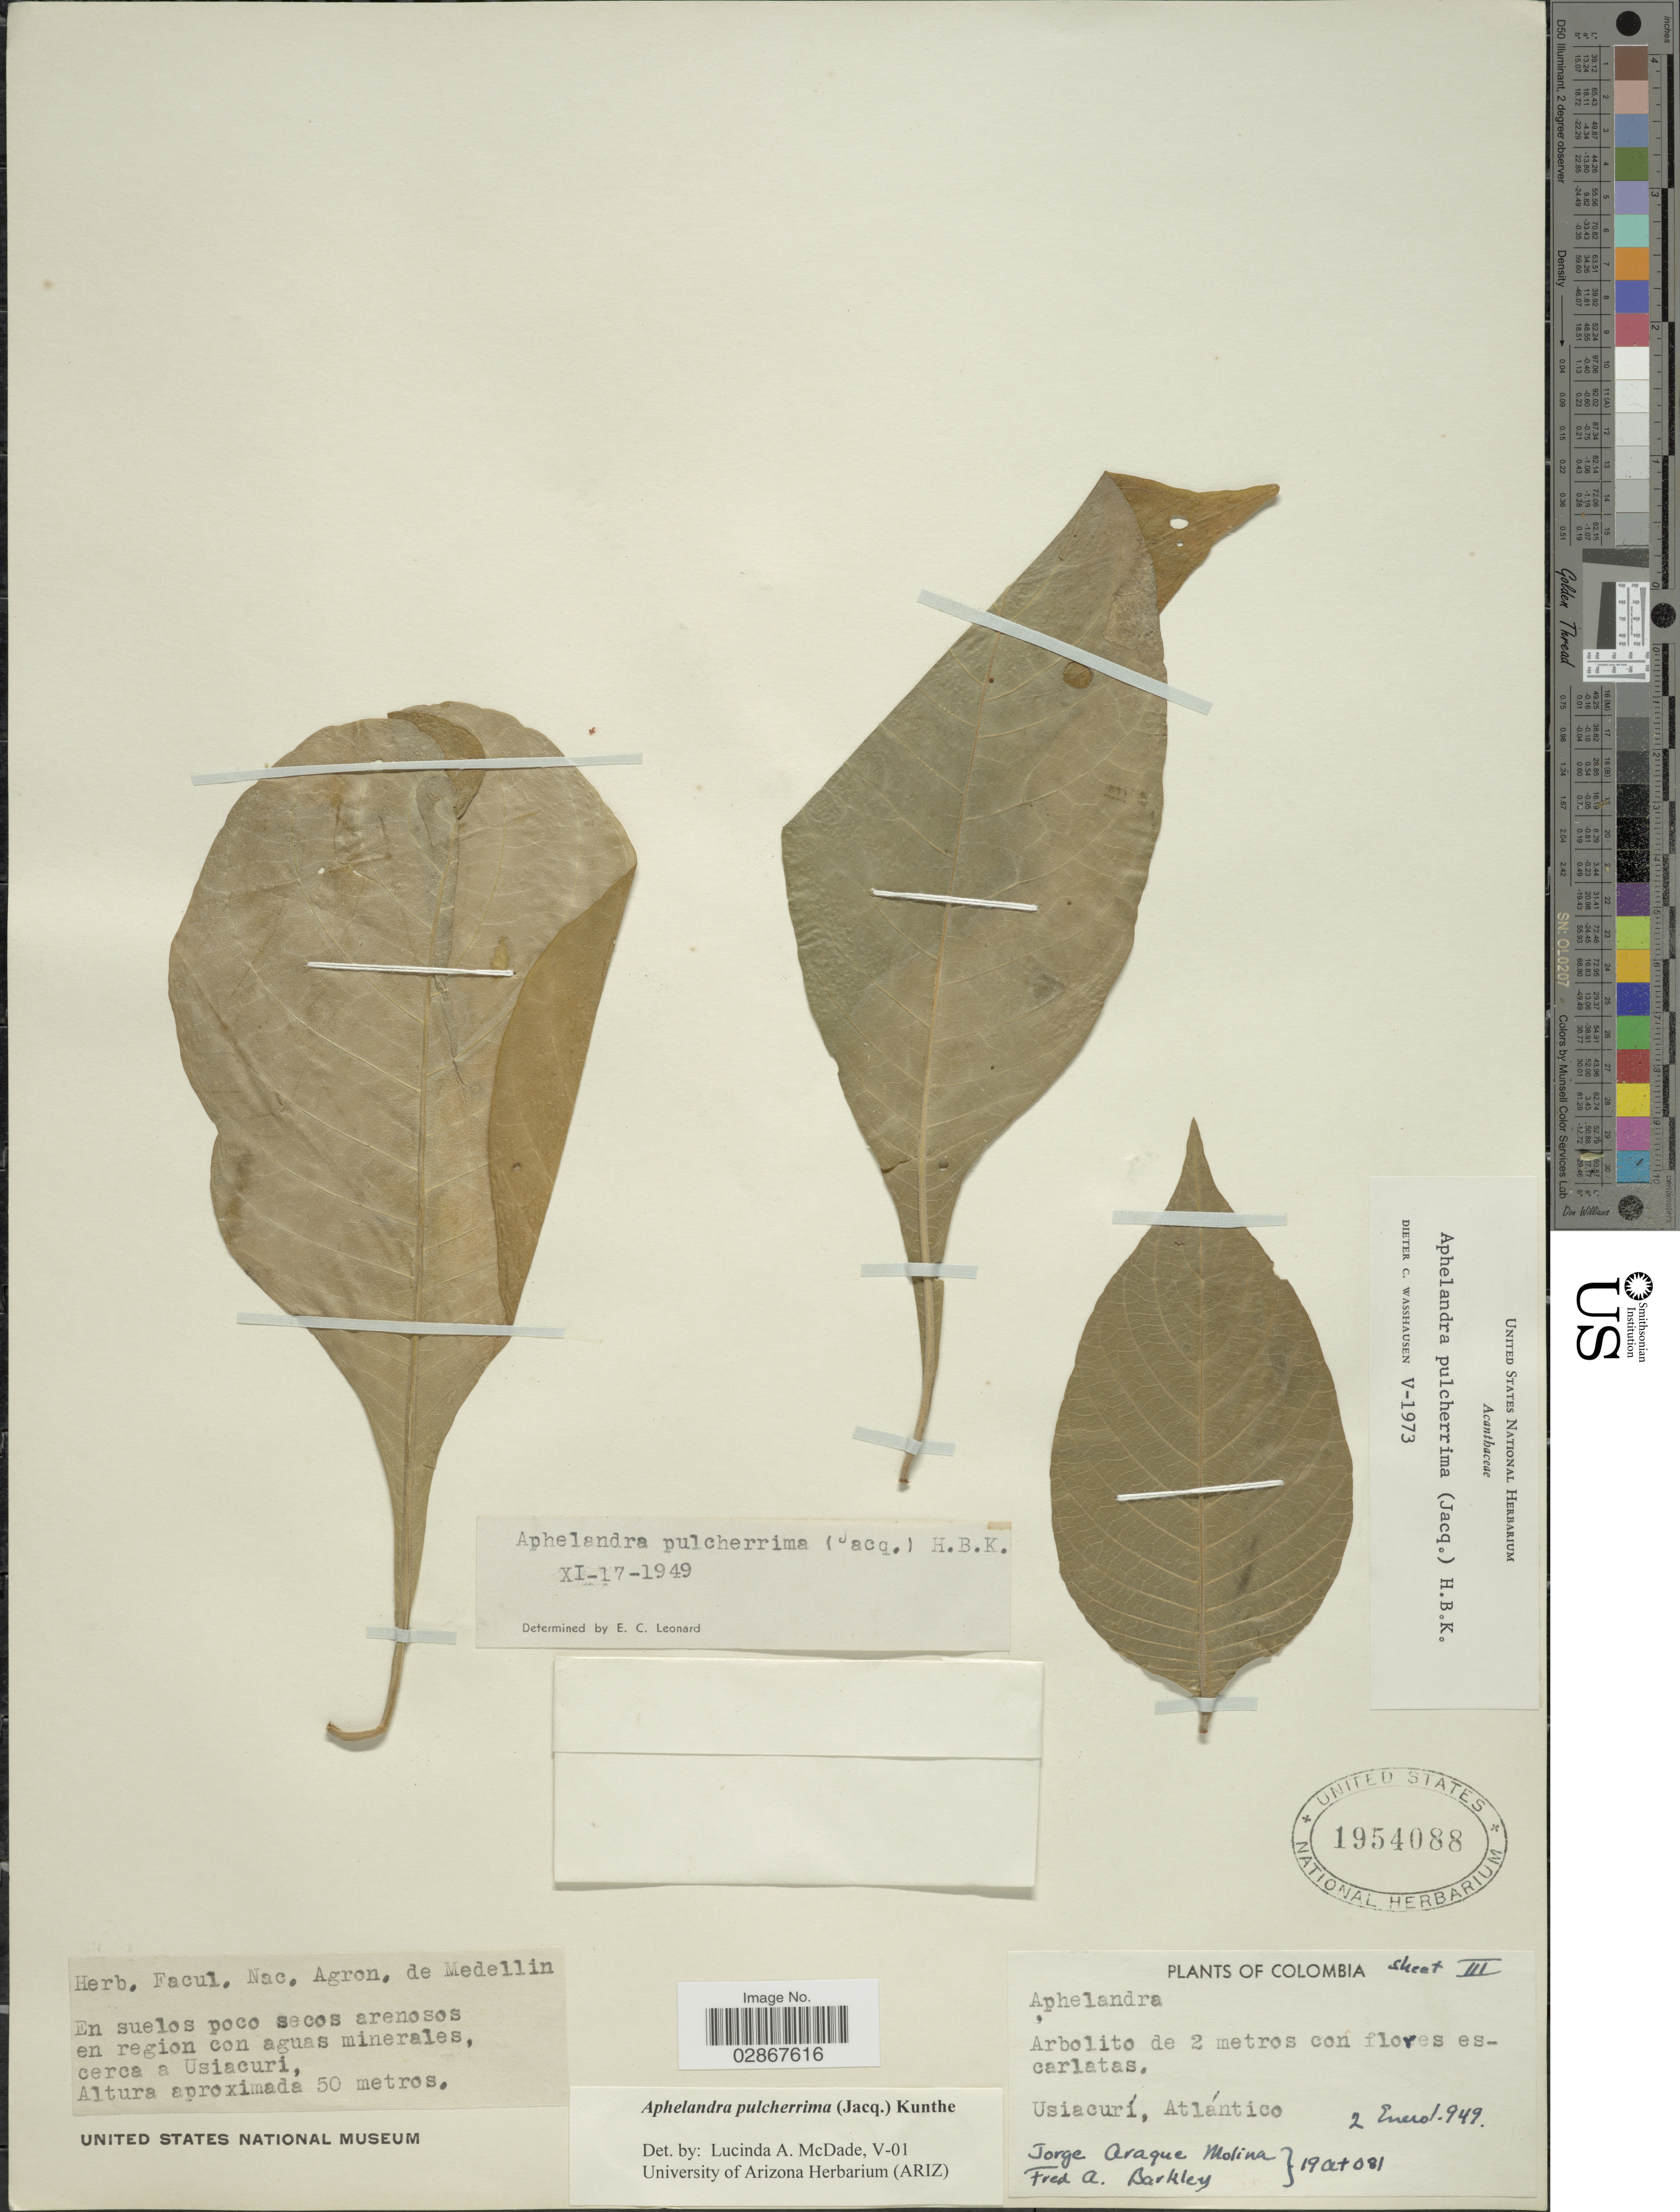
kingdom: Plantae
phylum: Tracheophyta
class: Magnoliopsida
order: Lamiales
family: Acanthaceae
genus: Aphelandra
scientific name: Aphelandra pulcherrima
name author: (Jacq.) Kunth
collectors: J. A. Molina & F. A. Barkley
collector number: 19At081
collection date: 1949-01-02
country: Colombia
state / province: Atlántico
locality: Cerca a Usiacurí.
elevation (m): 50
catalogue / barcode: US 1954088